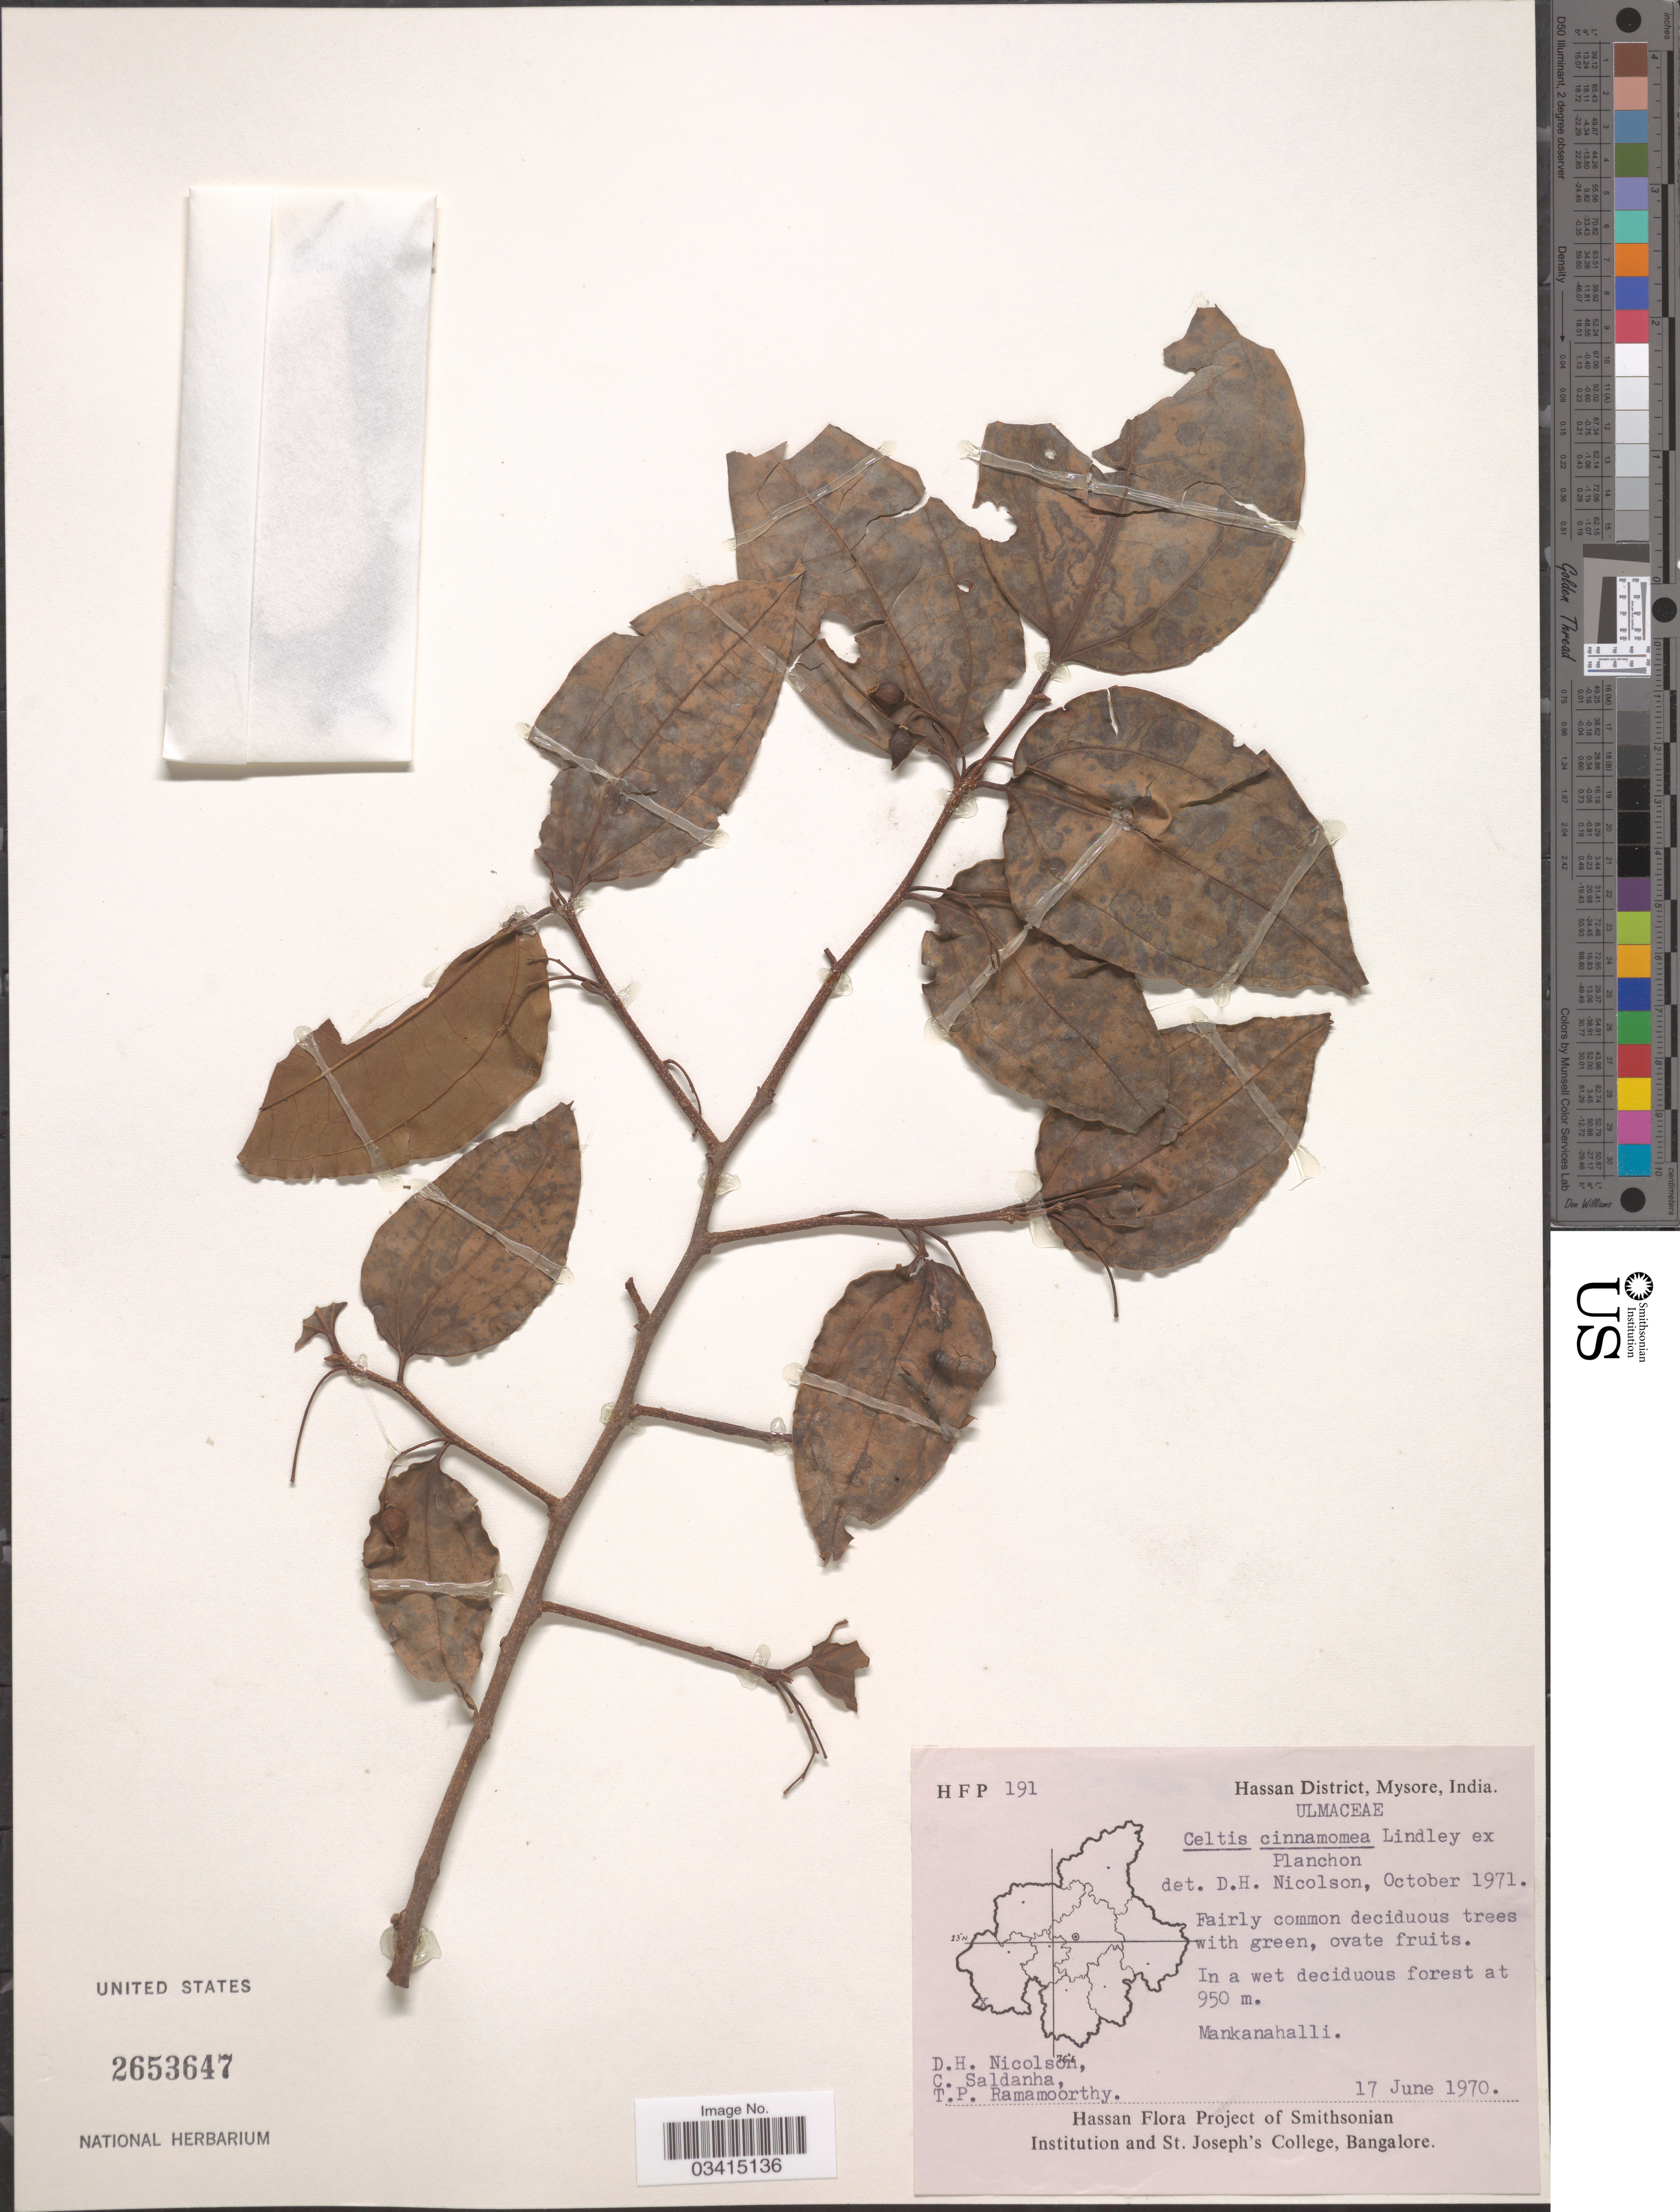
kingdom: Plantae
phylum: Tracheophyta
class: Magnoliopsida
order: Rosales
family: Cannabaceae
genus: Celtis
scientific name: Celtis cinnamomea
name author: Lindl. ex Planch.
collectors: D. H. Nicolson, C. Saldanha & T. P. Ramamoorthy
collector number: HFP191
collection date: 1970-06-17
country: India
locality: Hassan District, Mysore. Mankanahalli.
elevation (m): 950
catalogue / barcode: US 2653647